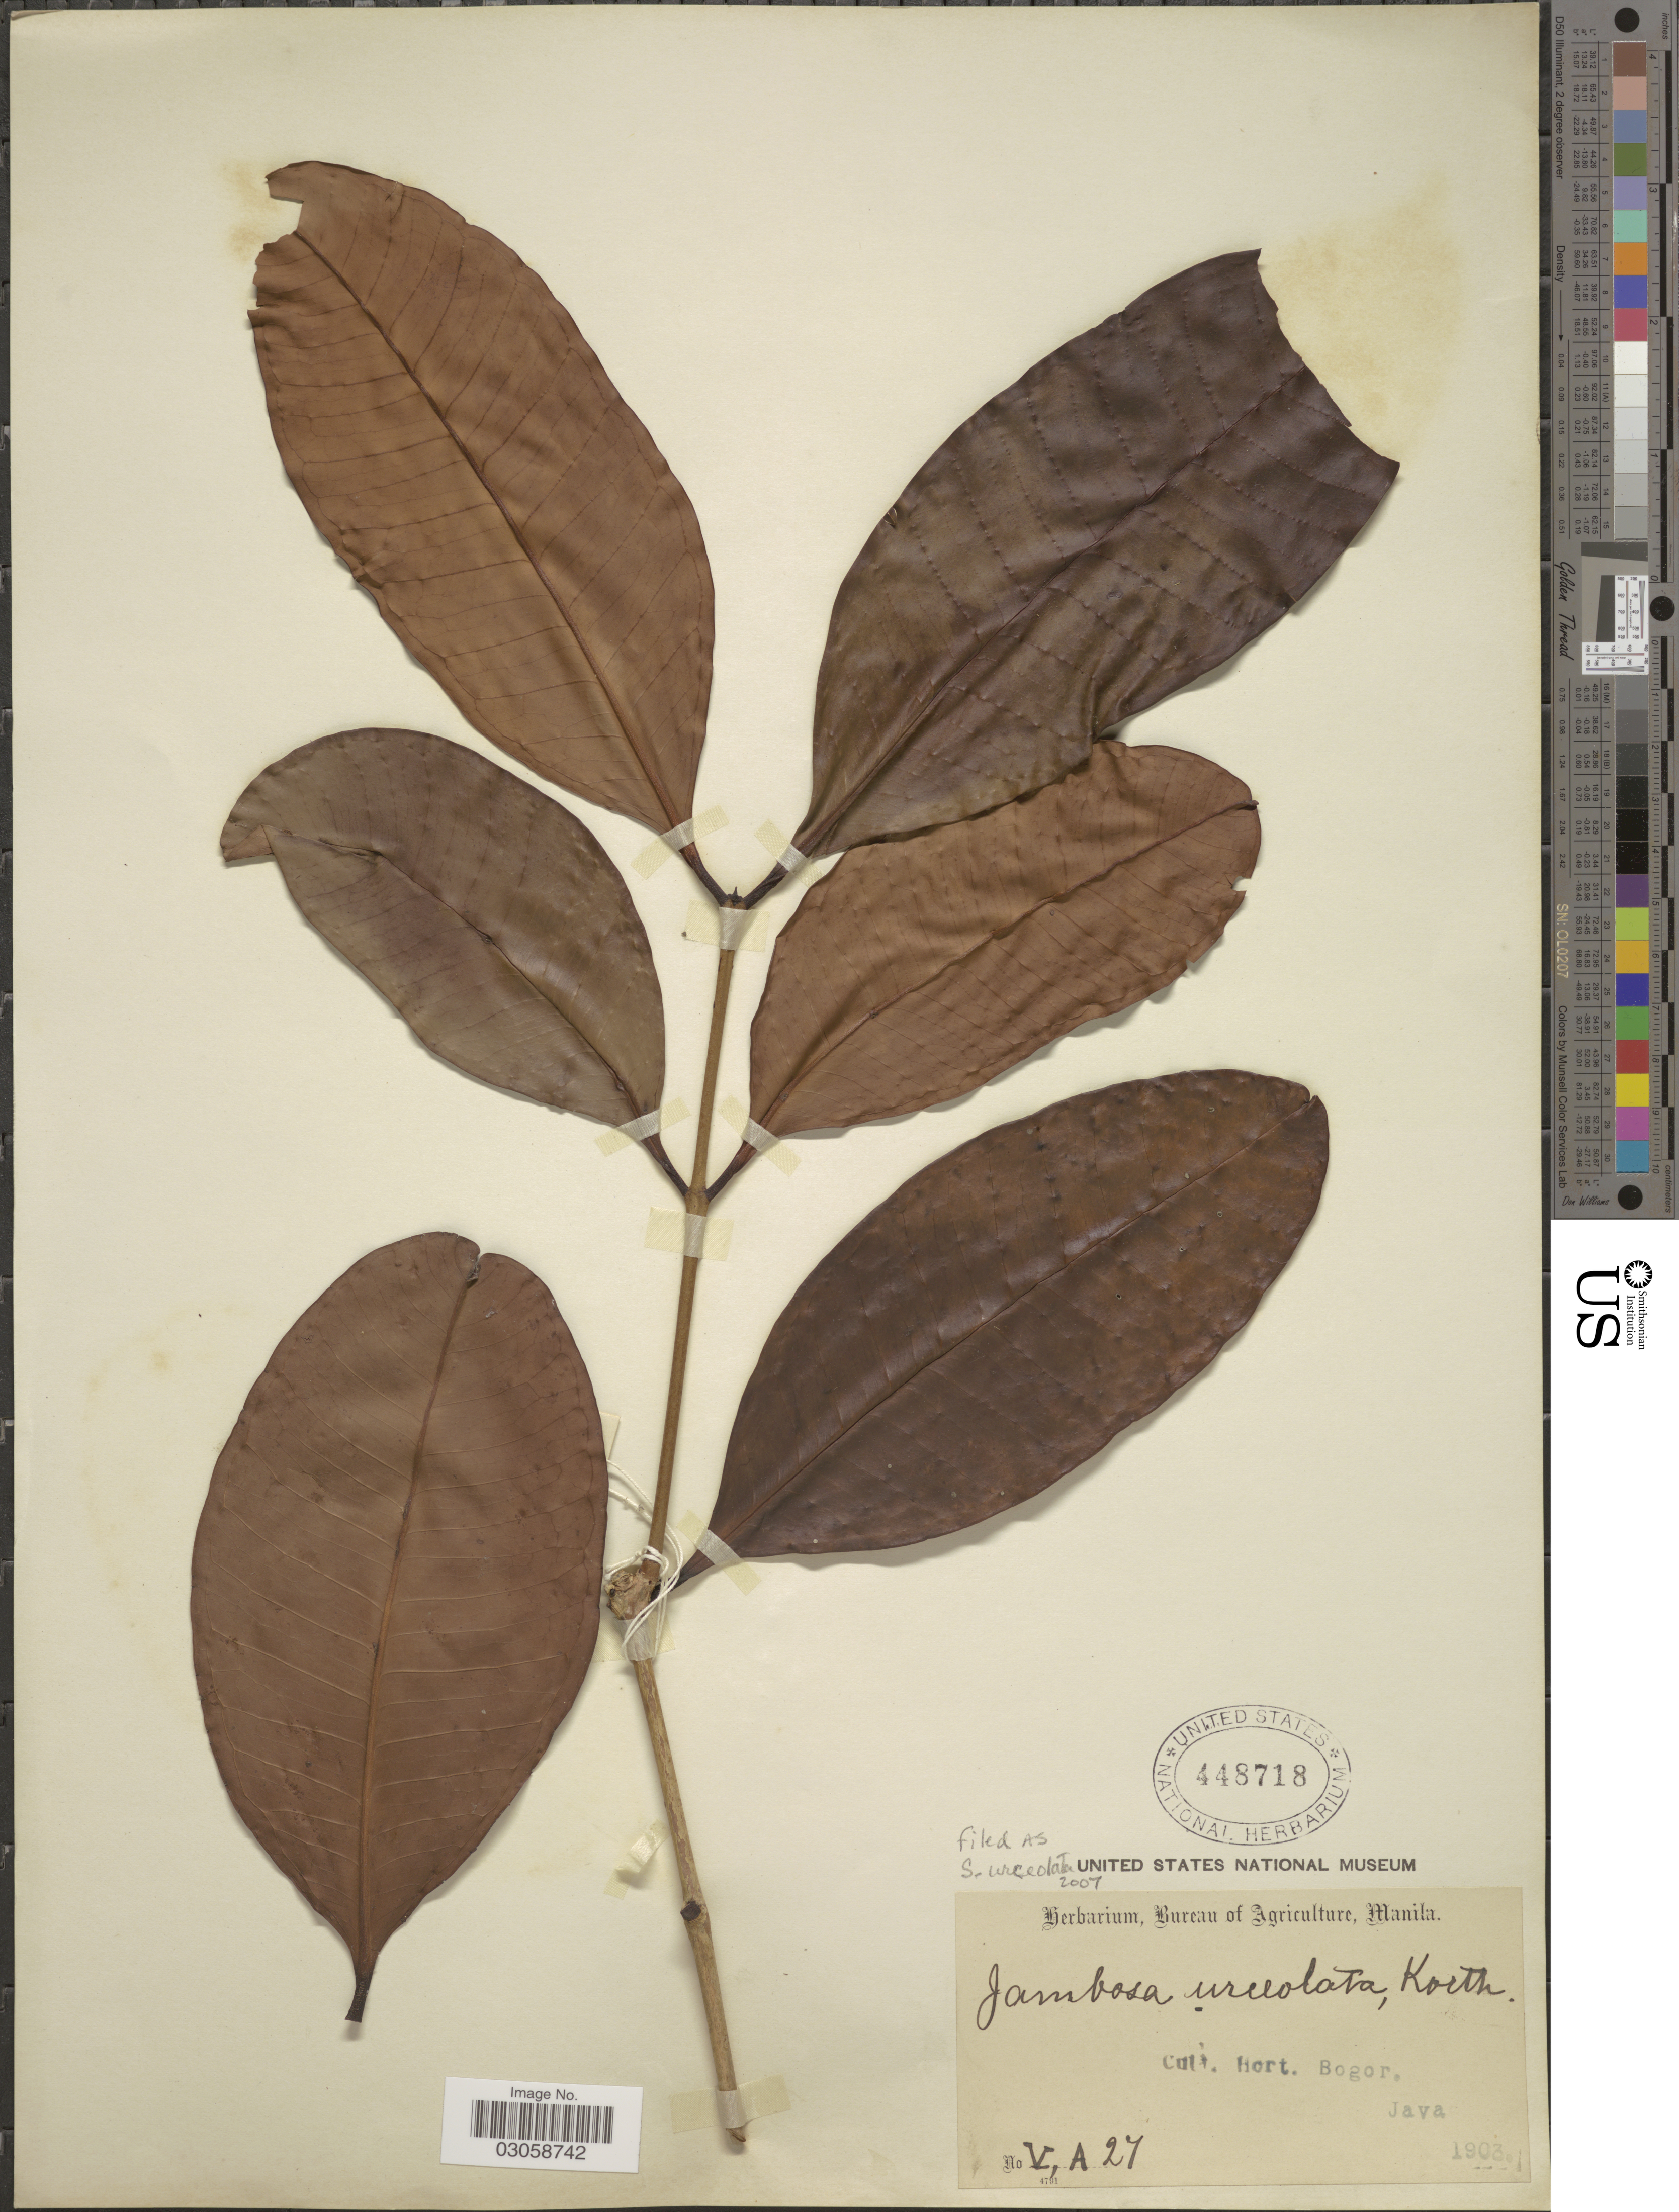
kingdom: Plantae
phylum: Tracheophyta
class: Magnoliopsida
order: Myrtales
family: Myrtaceae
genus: Syzygium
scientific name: Syzygium urceolatum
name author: (Korth.) Merr. & L.M. Perry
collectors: Ex herb. Bureau of Agriculture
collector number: V.A 27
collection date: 1903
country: Indonesia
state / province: Java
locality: Cult. Hort. Bogor.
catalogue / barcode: US 448718